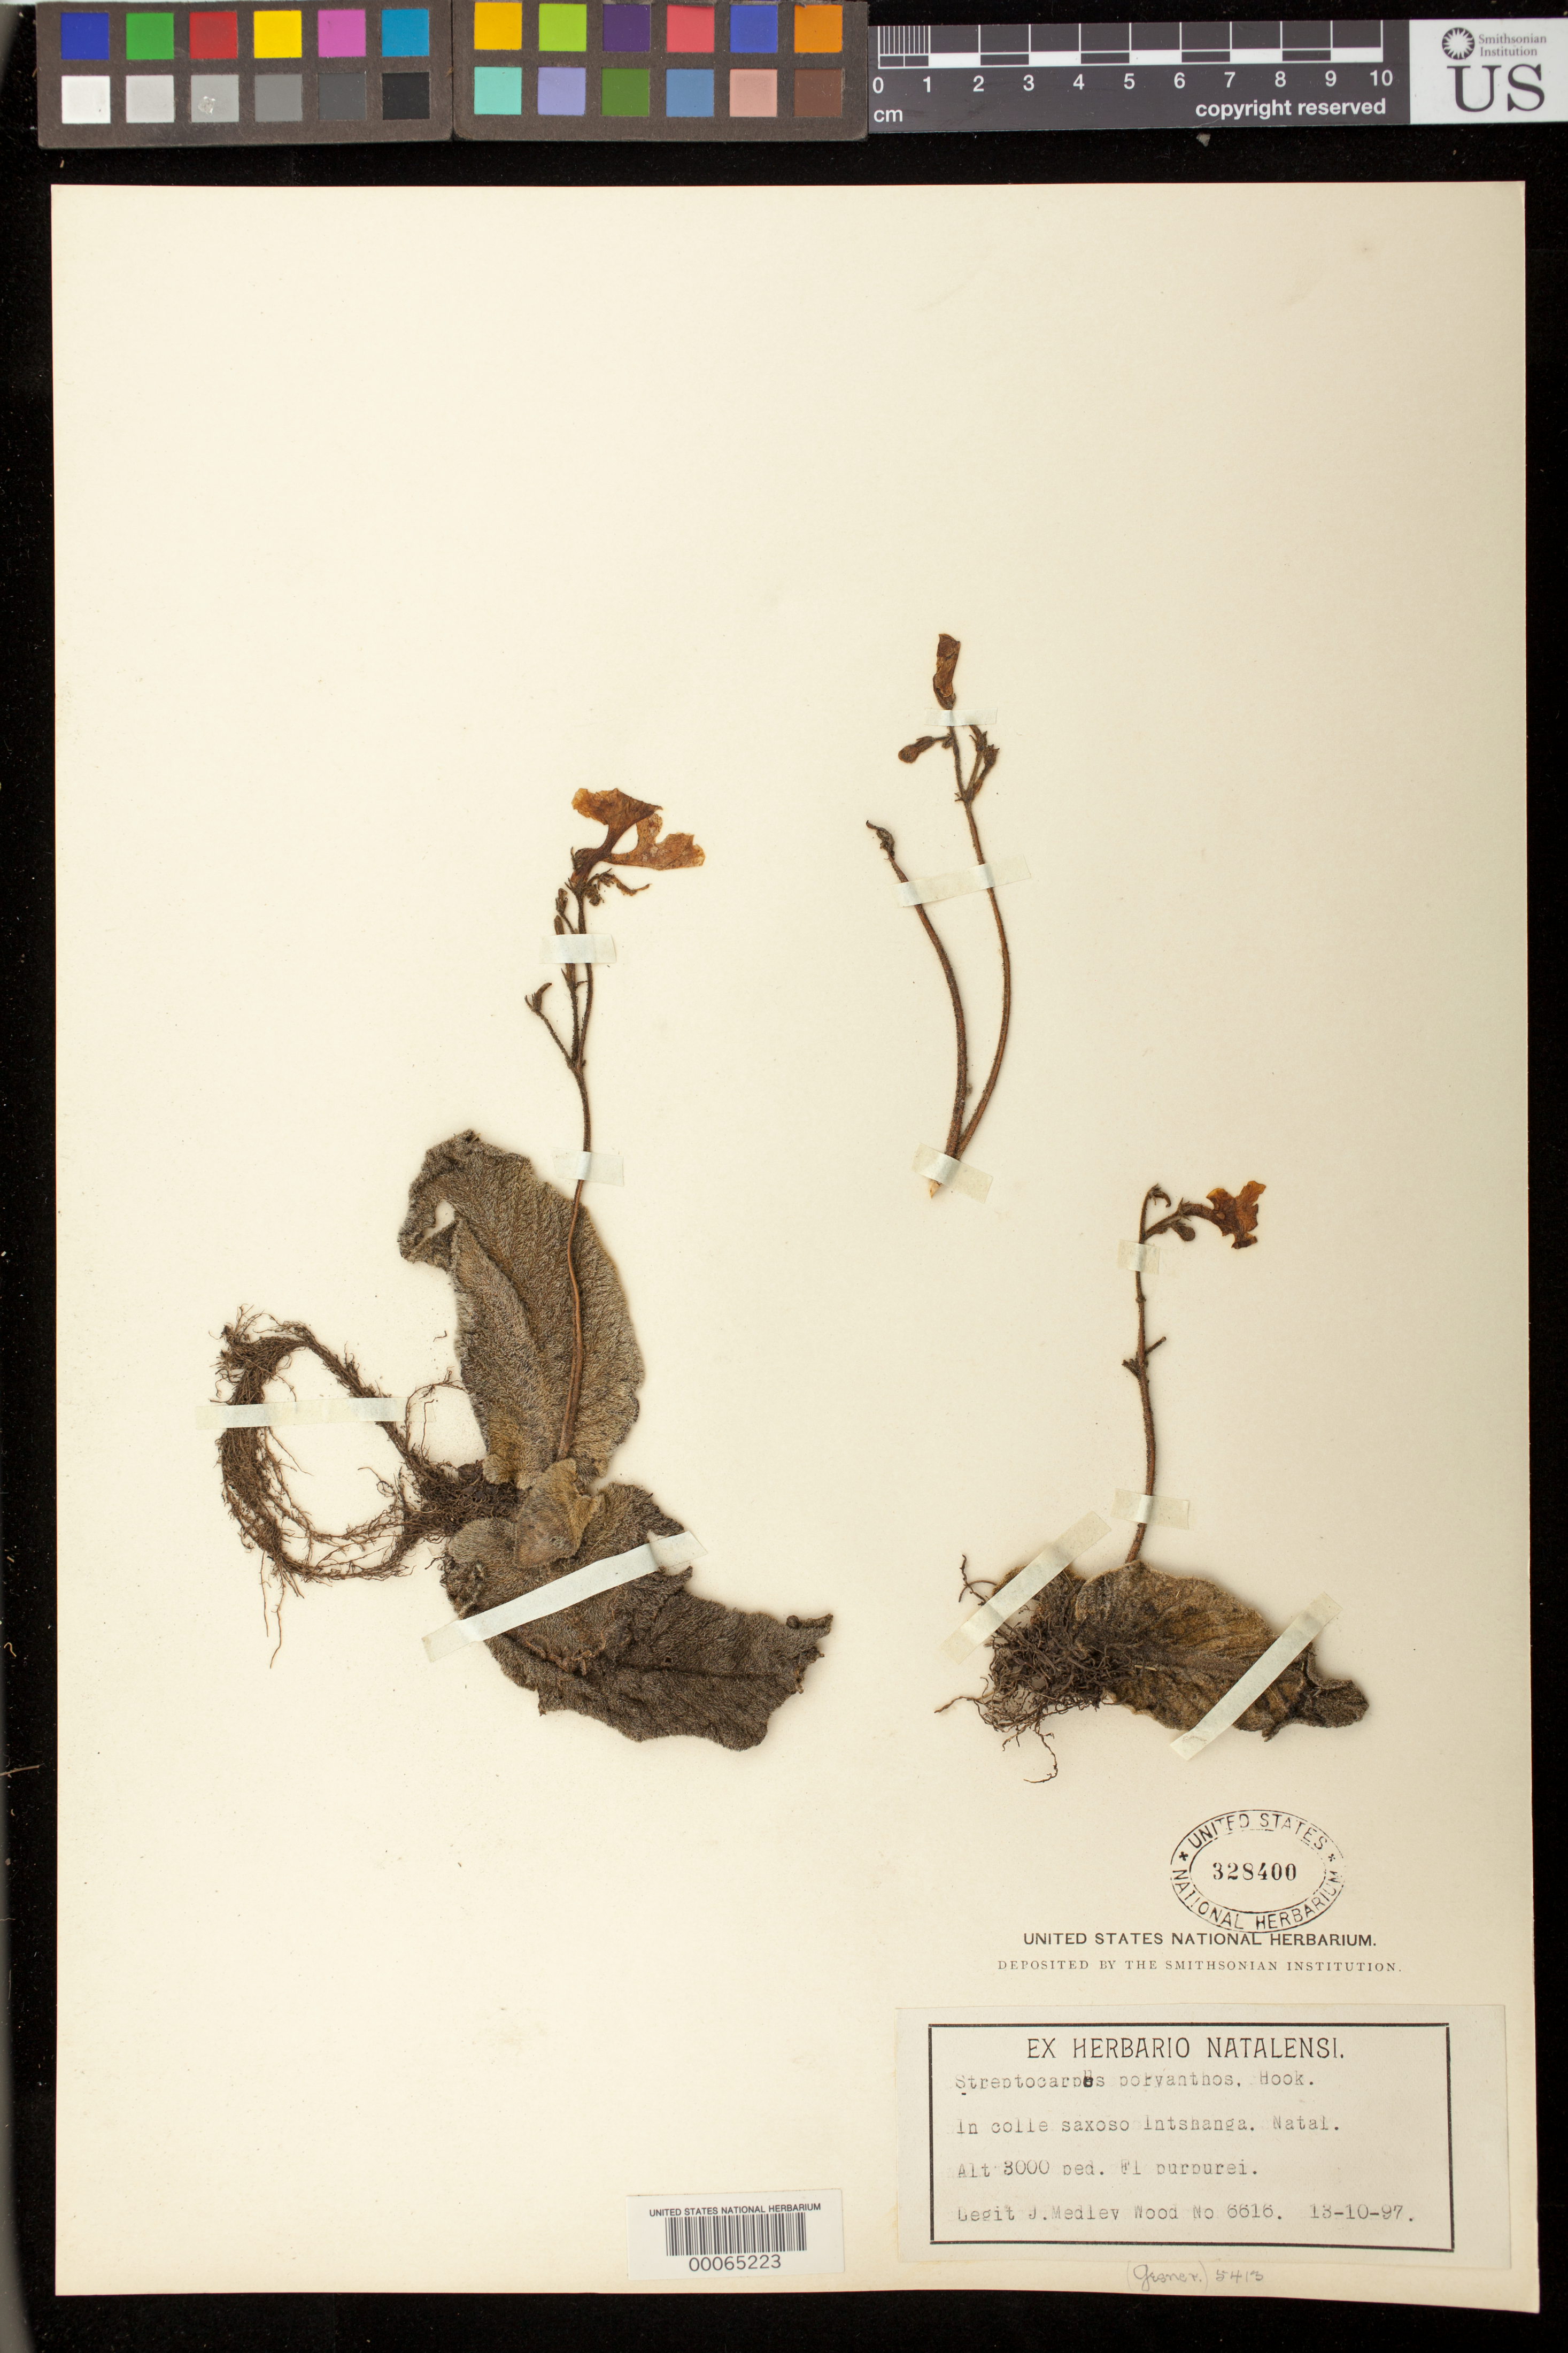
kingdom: Plantae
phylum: Tracheophyta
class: Magnoliopsida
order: Lamiales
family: Gesneriaceae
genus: Streptocarpus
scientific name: Streptocarpus polyanthus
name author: Hook.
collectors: J. M. Wood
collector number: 6616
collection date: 1897-10-13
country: South Africa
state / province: KwaZulu-Natal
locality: Natal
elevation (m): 914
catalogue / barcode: US 328400